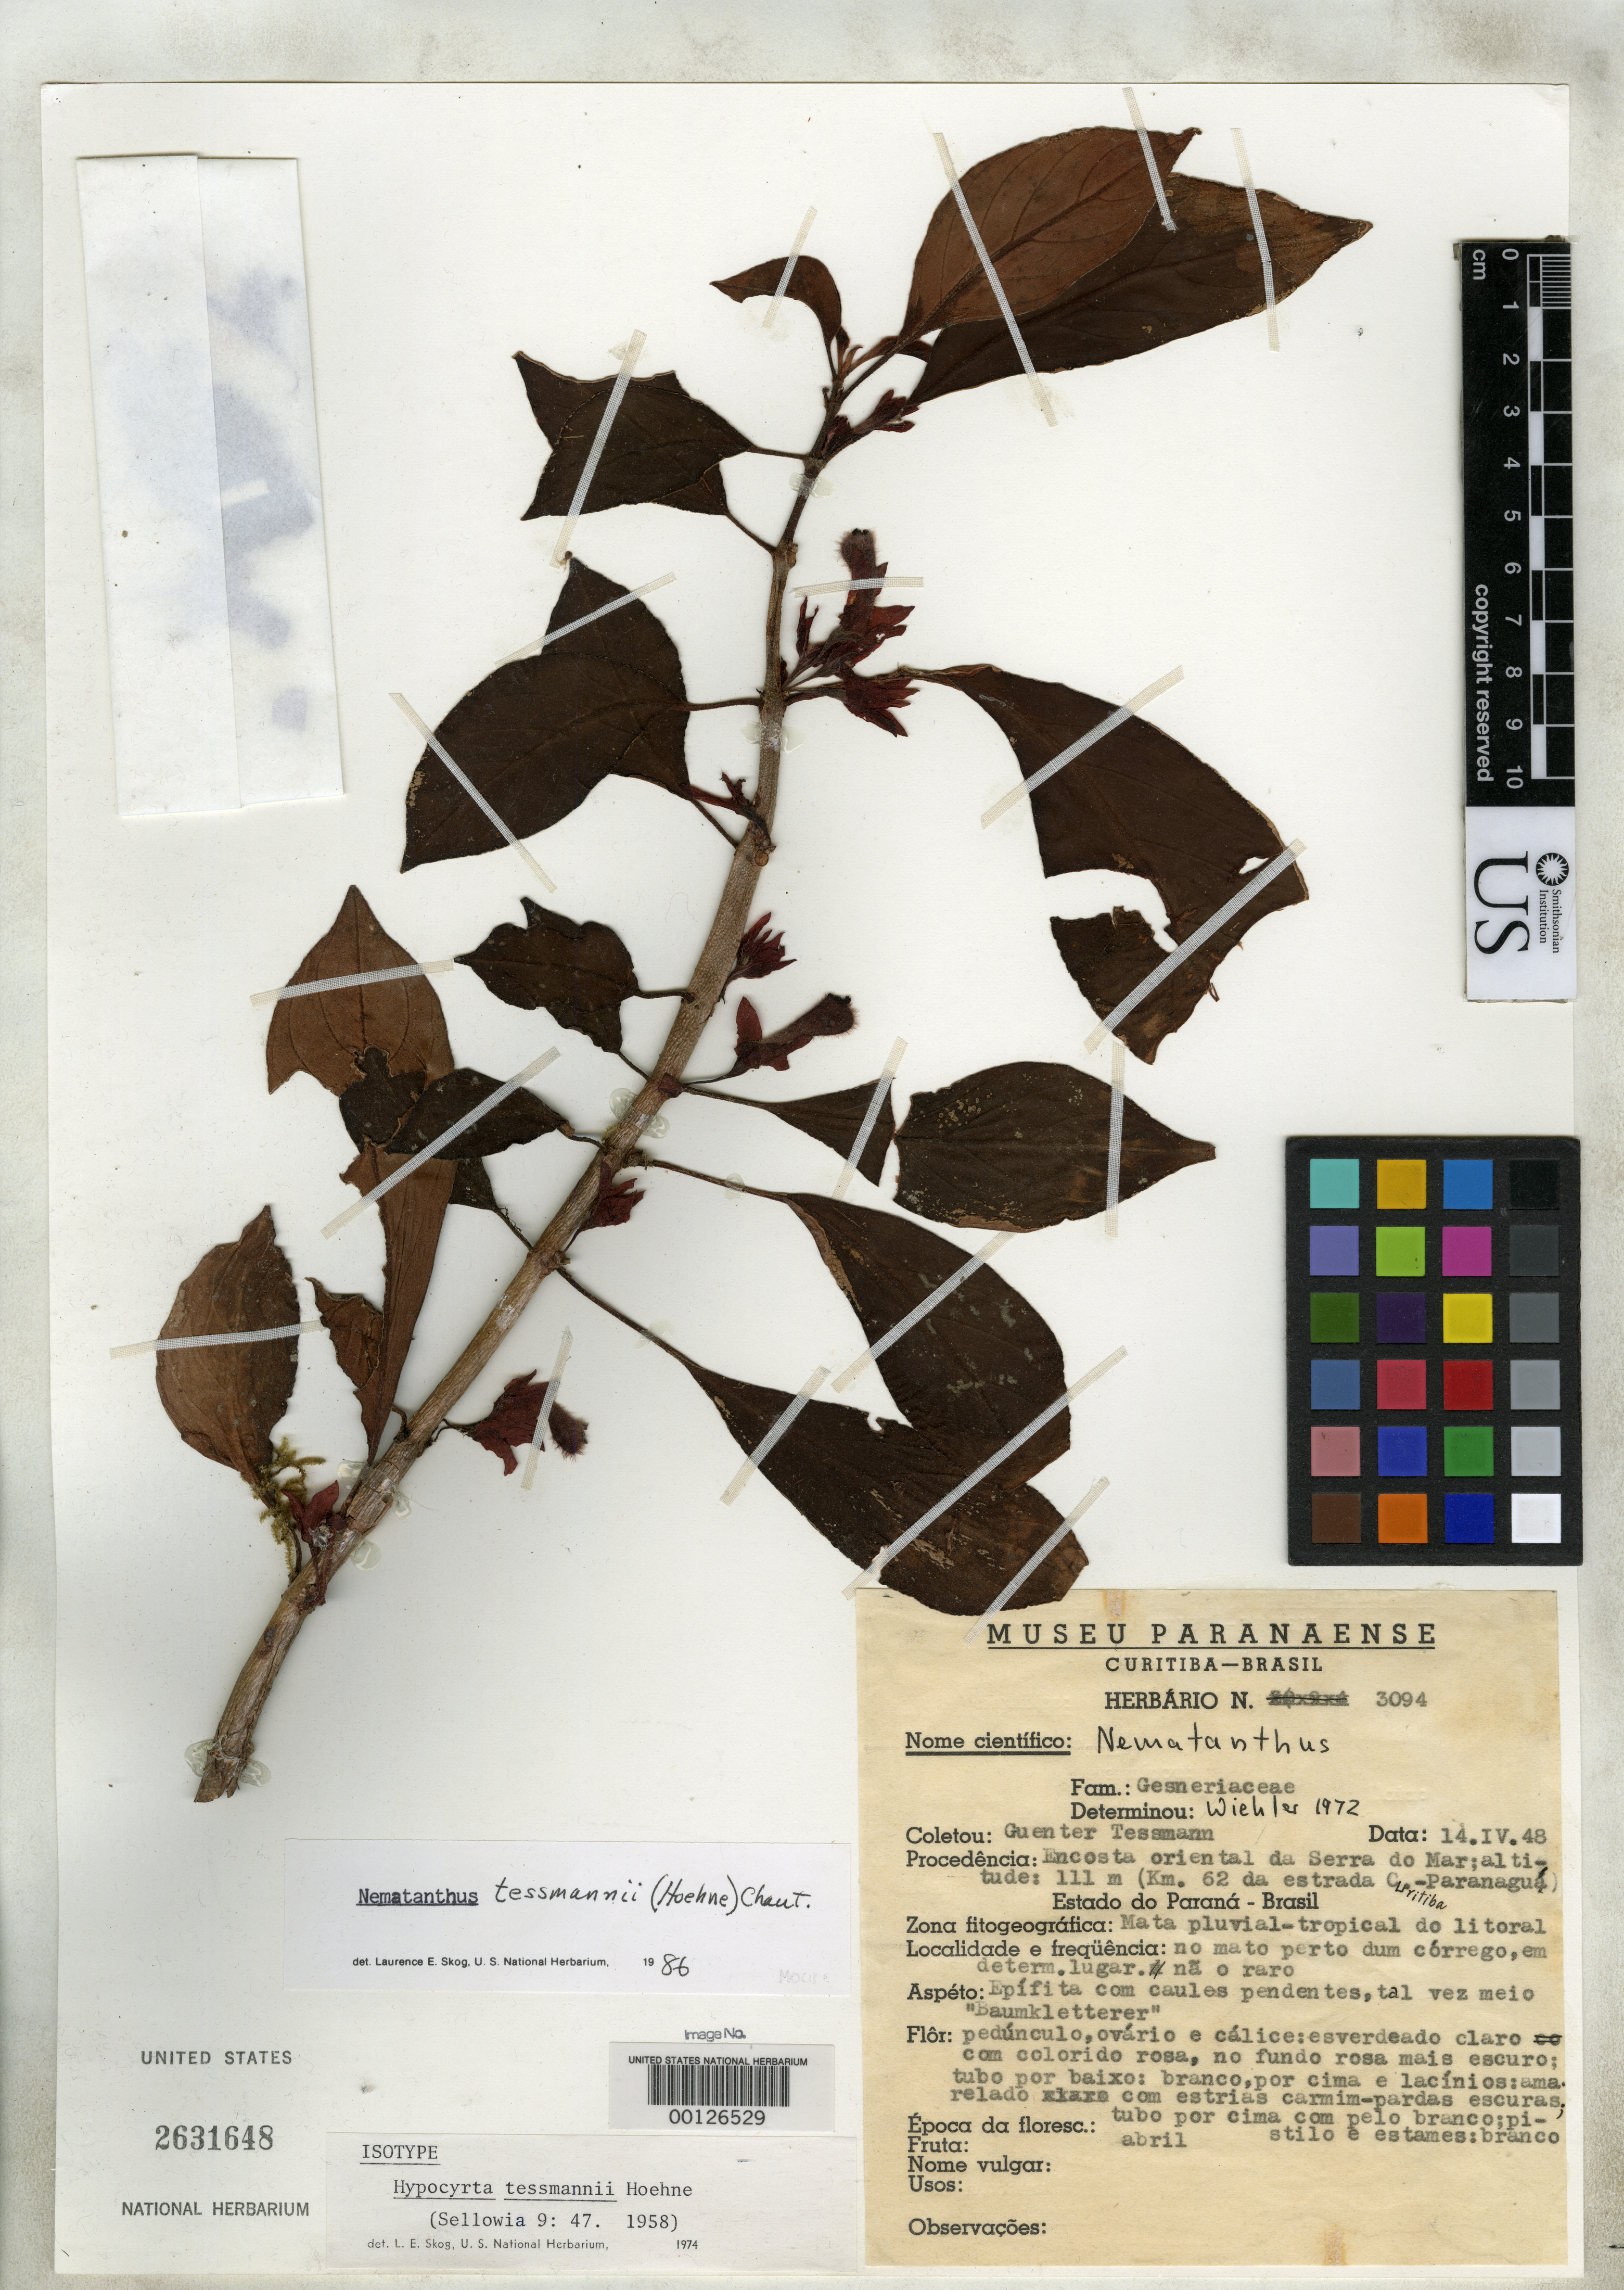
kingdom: Plantae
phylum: Tracheophyta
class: Magnoliopsida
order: Lamiales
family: Gesneriaceae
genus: Hypocyrta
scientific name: Hypocyrta tessmannii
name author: Hoehne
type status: Isotype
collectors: G. Tessmann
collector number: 3094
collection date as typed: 14 Apr 1948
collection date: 1948-04-14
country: Brazil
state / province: Paraná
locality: Eastern Serra do Mar, km 62 on Curitiba-Paranagua road.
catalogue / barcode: US 2631648